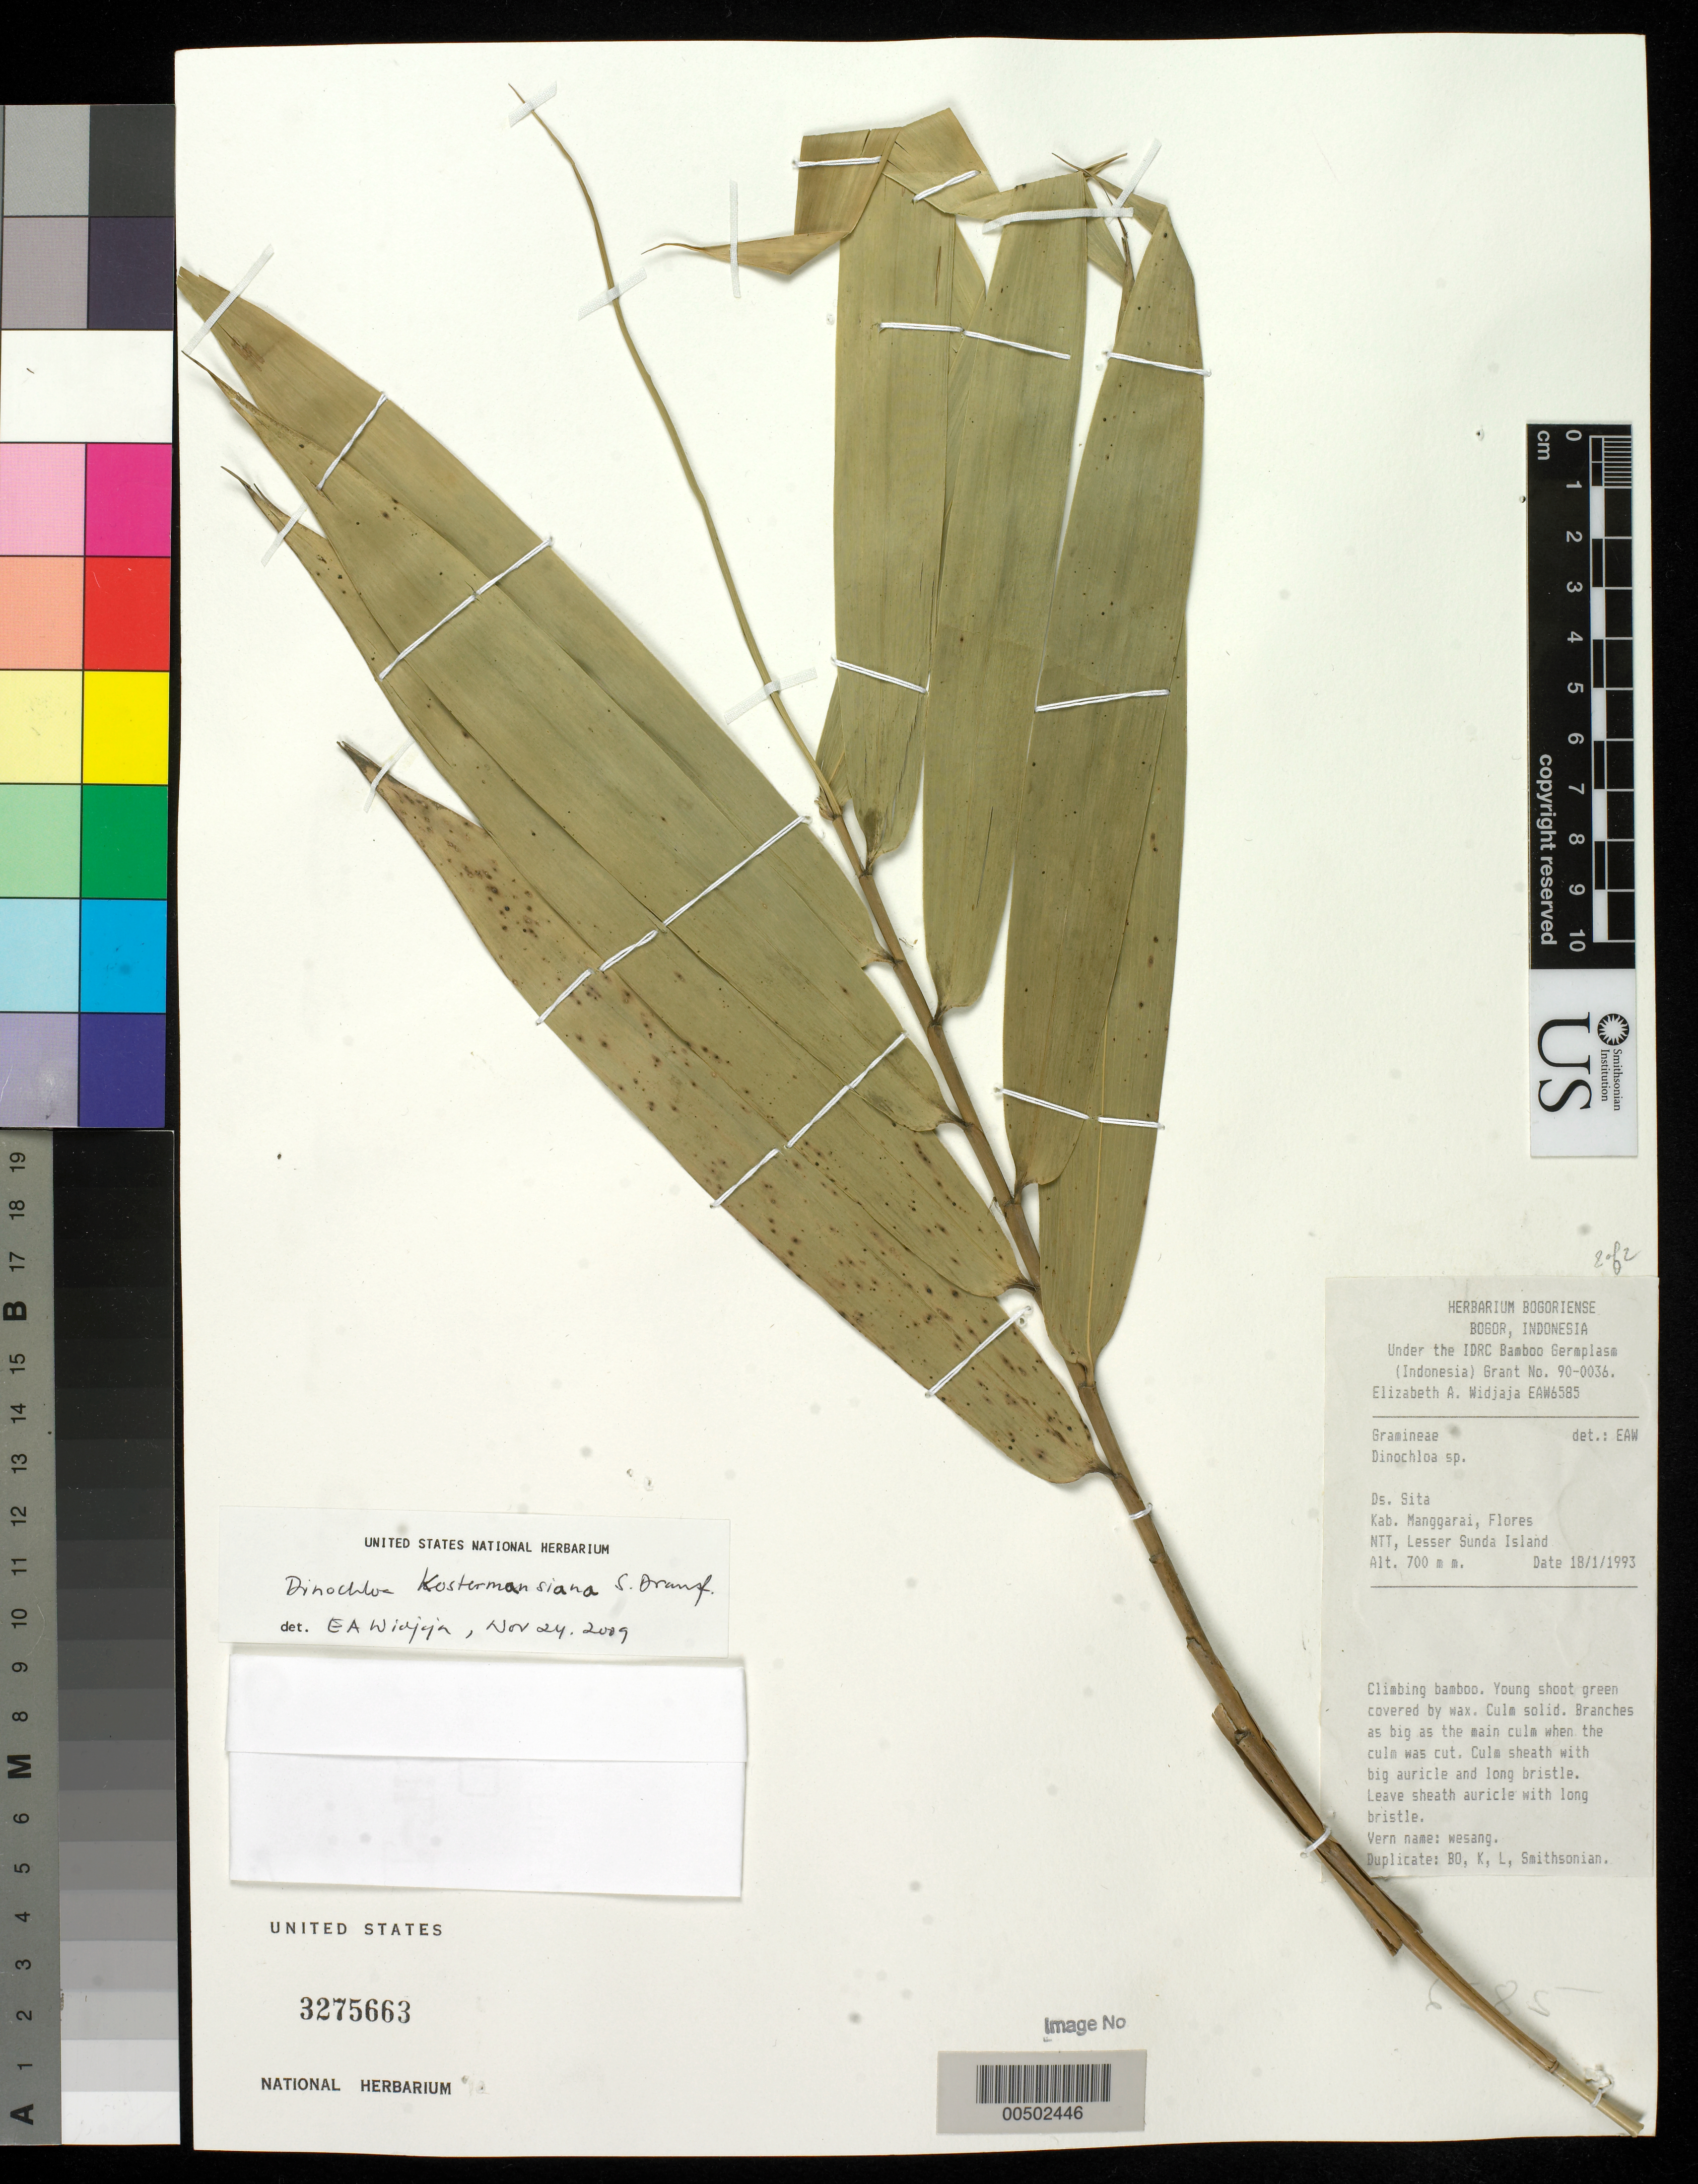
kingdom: Plantae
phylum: Tracheophyta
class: Liliopsida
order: Poales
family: Poaceae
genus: Dinochloa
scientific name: Dinochloa kostermansiana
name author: S. Dransf.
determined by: Widjaja, E. A.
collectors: E. A. Widjaja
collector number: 6585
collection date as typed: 18 Jan 1993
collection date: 1993-01-18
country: Indonesia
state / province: Nusa Tenggara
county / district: Nusa Tenggara Timur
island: Flores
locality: Ds. Sita, [Lesser Sunda Is.]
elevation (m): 700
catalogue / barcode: US 3275663